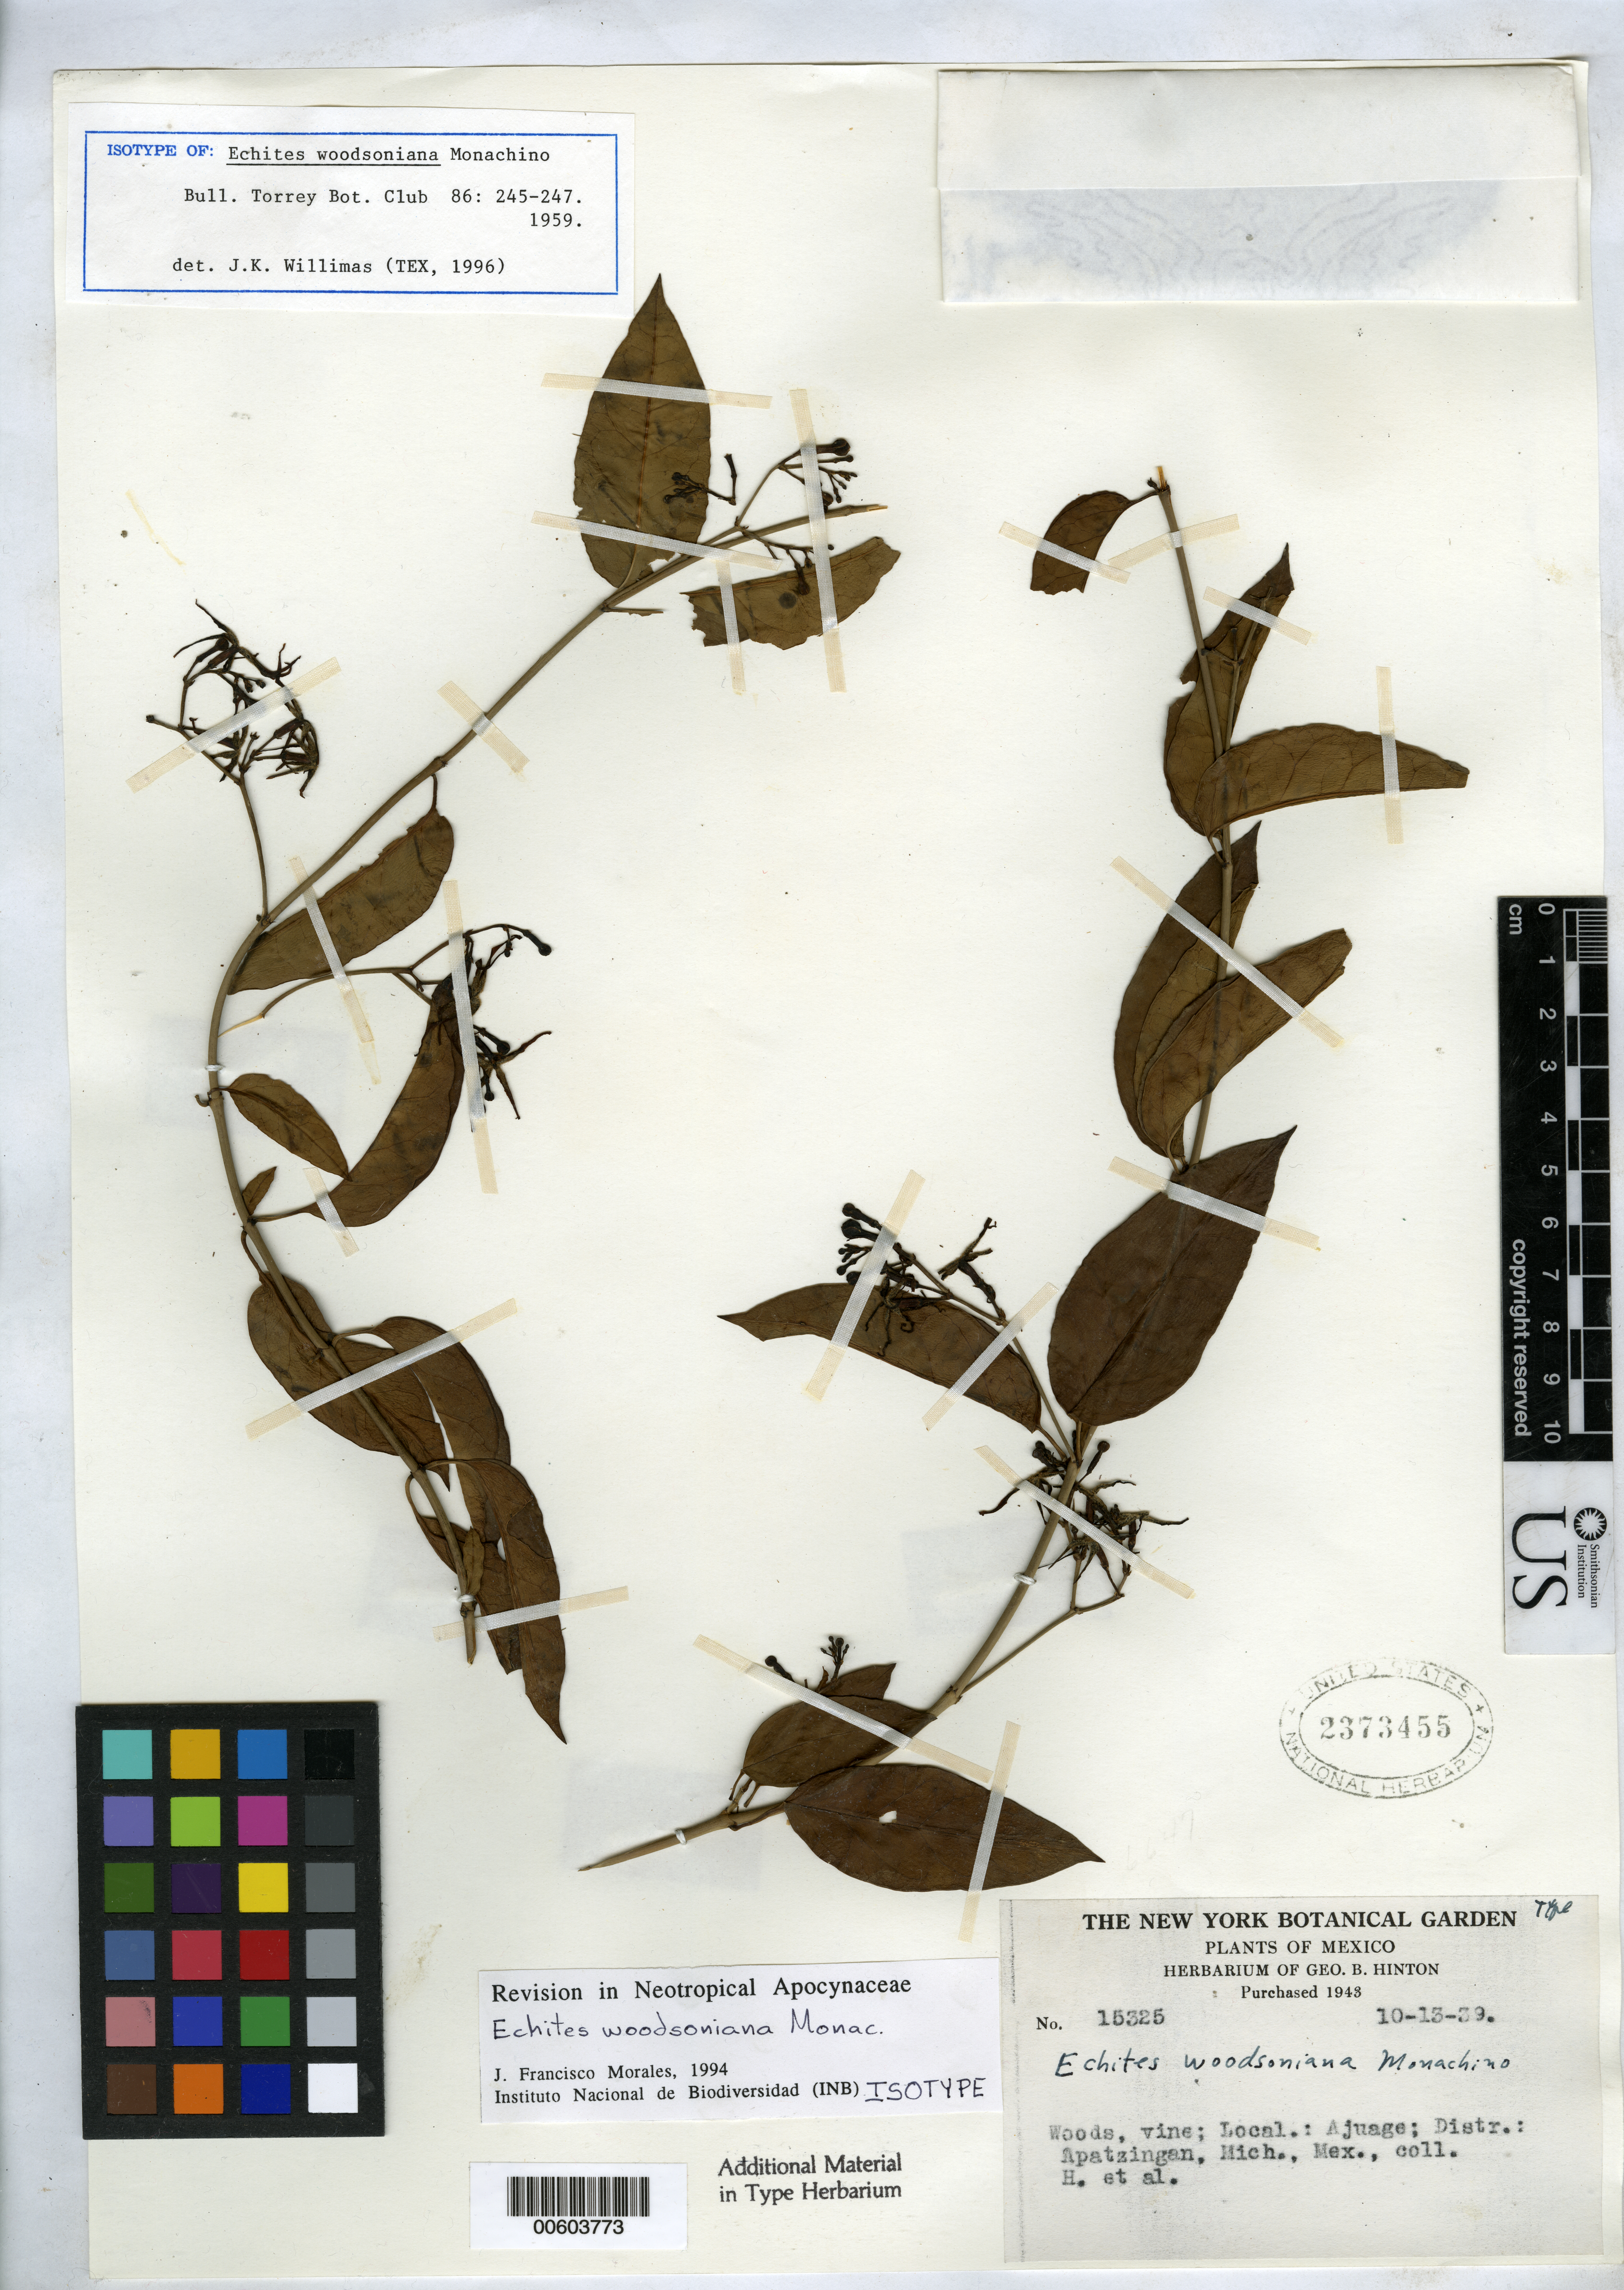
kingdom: Plantae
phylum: Tracheophyta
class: Magnoliopsida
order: Gentianales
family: Apocynaceae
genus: Echites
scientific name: Echites woodsoniana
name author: Monach.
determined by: Morales, J. F.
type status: Isotype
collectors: G. B. Hinton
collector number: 15325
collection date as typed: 13 Oct 1939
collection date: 1939-10-13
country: Mexico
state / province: Michoacán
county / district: Apatzingan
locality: Ajuage.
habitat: woods.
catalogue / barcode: US 2373455